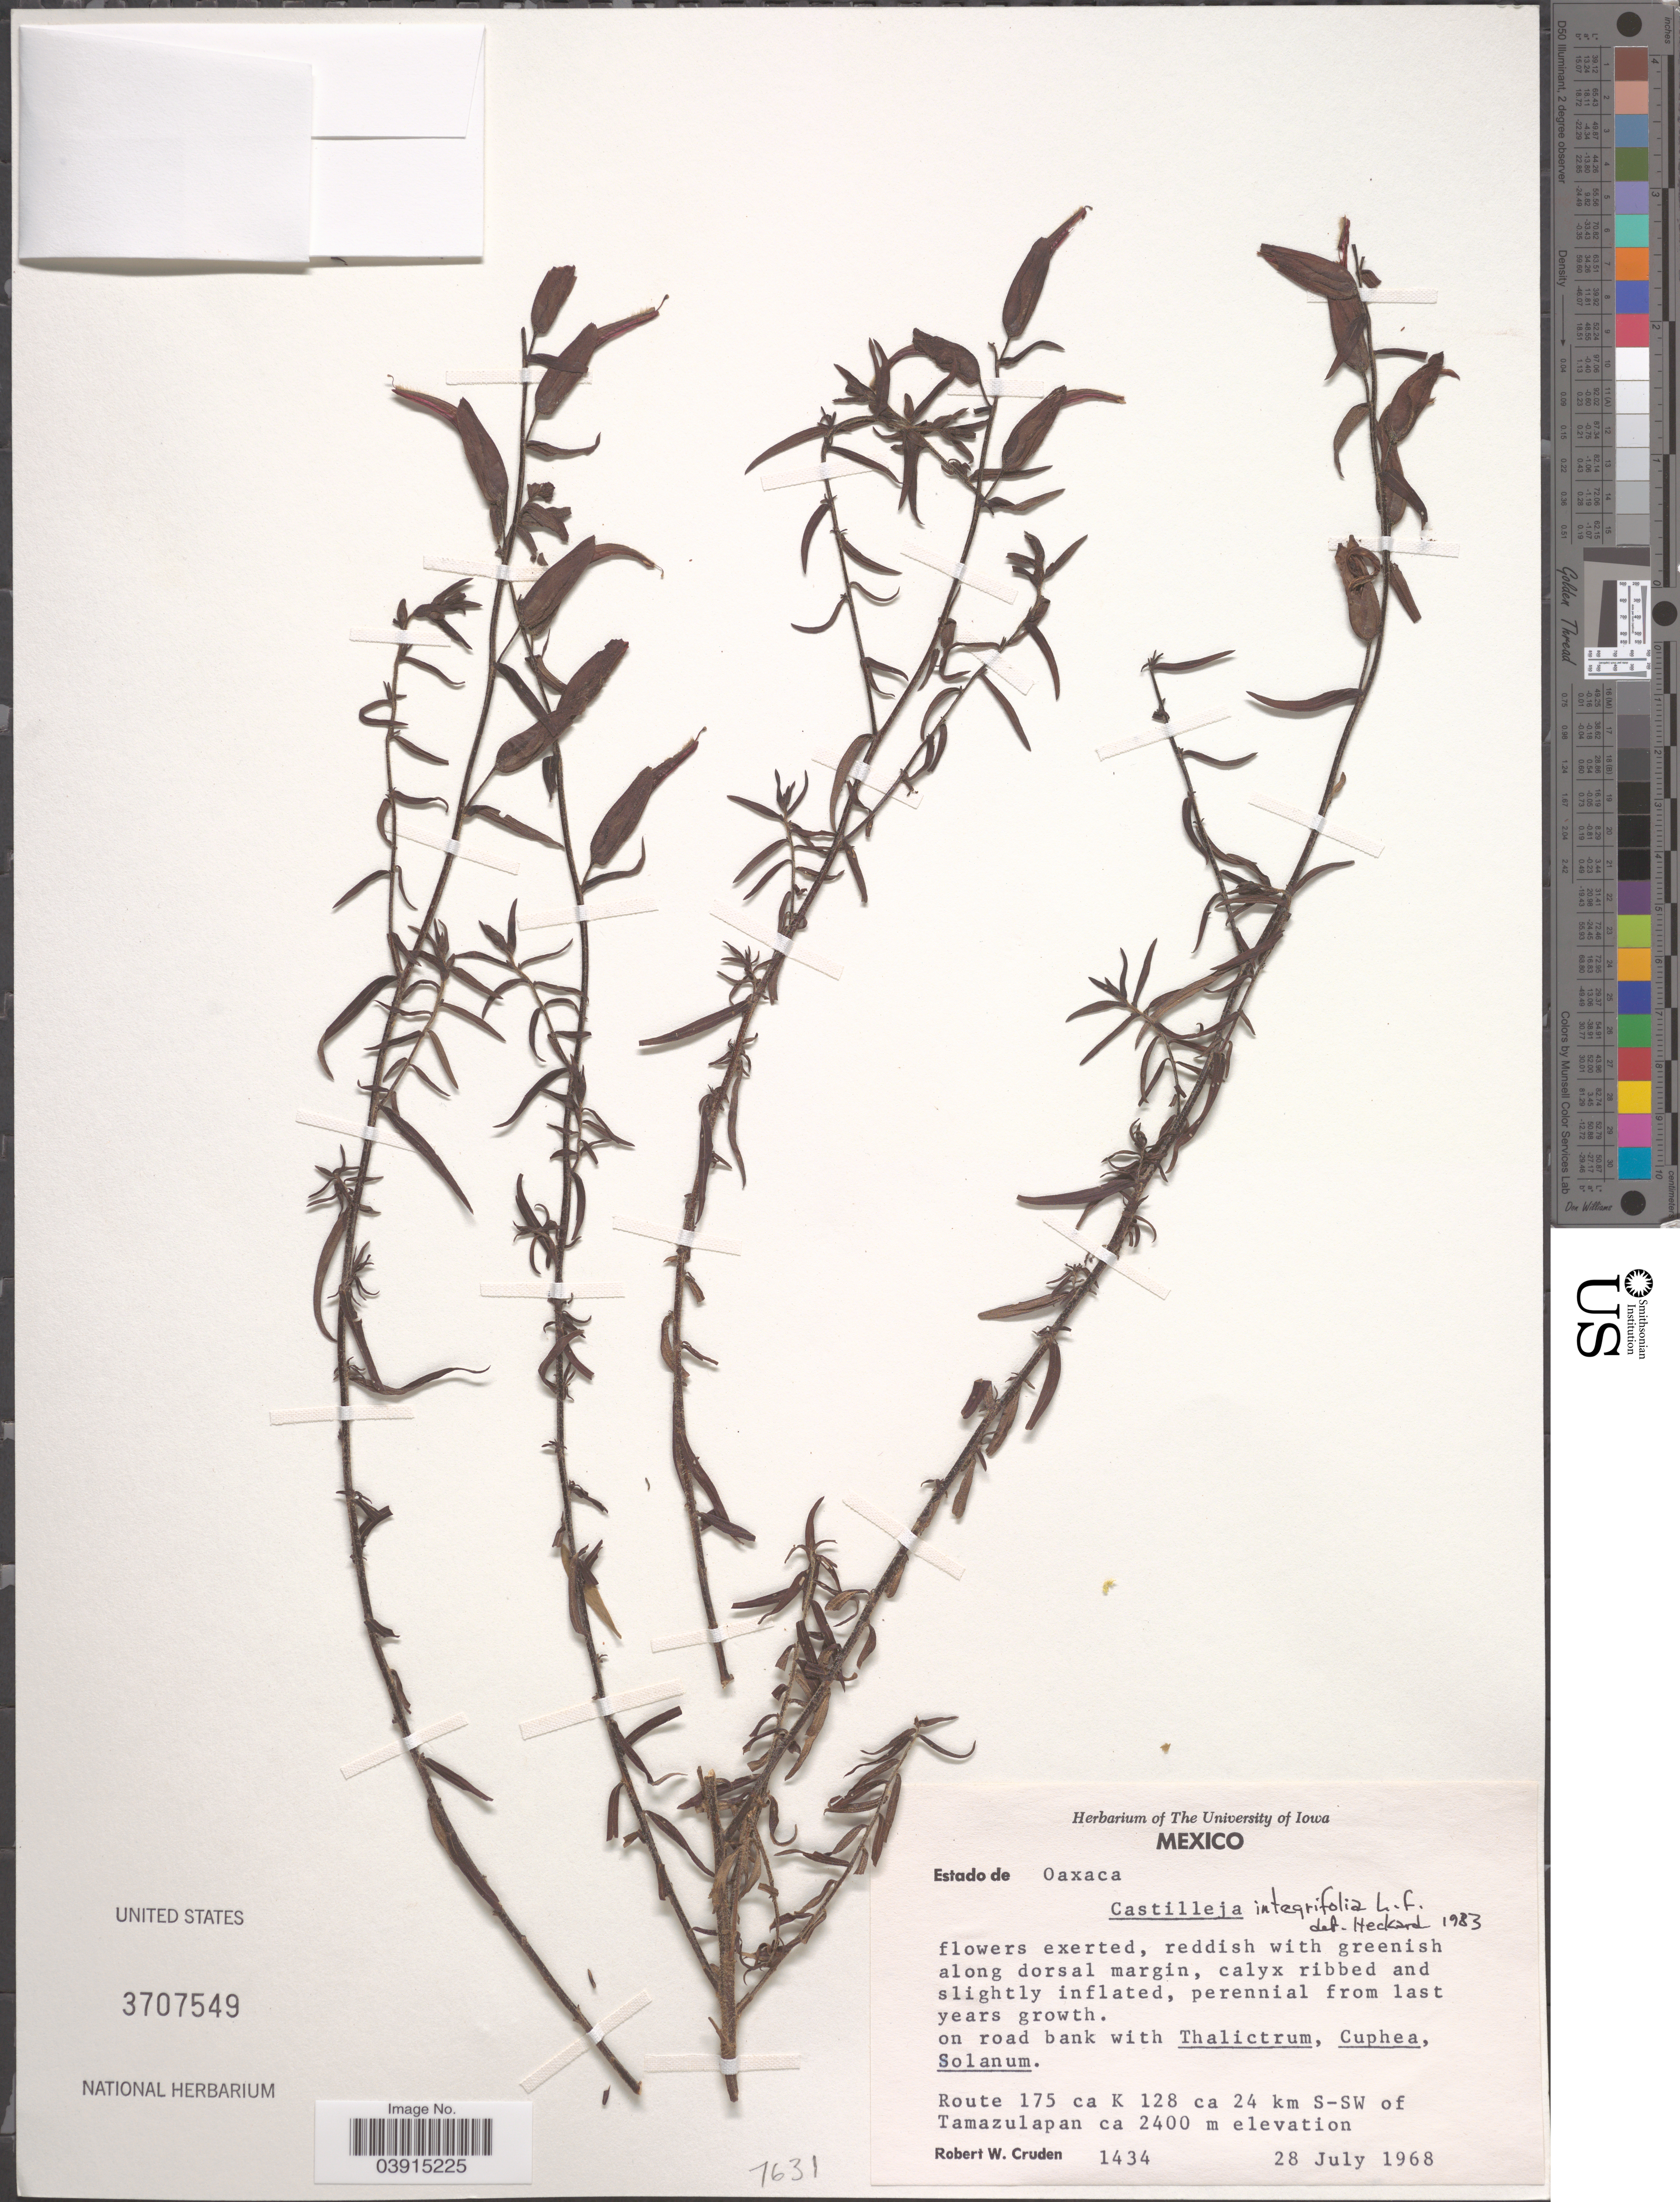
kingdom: Plantae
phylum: Tracheophyta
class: Magnoliopsida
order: Lamiales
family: Orobanchaceae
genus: Castilleja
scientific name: Castilleja integrifolia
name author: L. f.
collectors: R. W. Cruden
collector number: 1434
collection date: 1968-07-28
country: Mexico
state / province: Oaxaca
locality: Route 175 ca K 128 ca 24 km S-SW of Tamazulapan.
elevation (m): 2400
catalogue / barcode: US 3707549